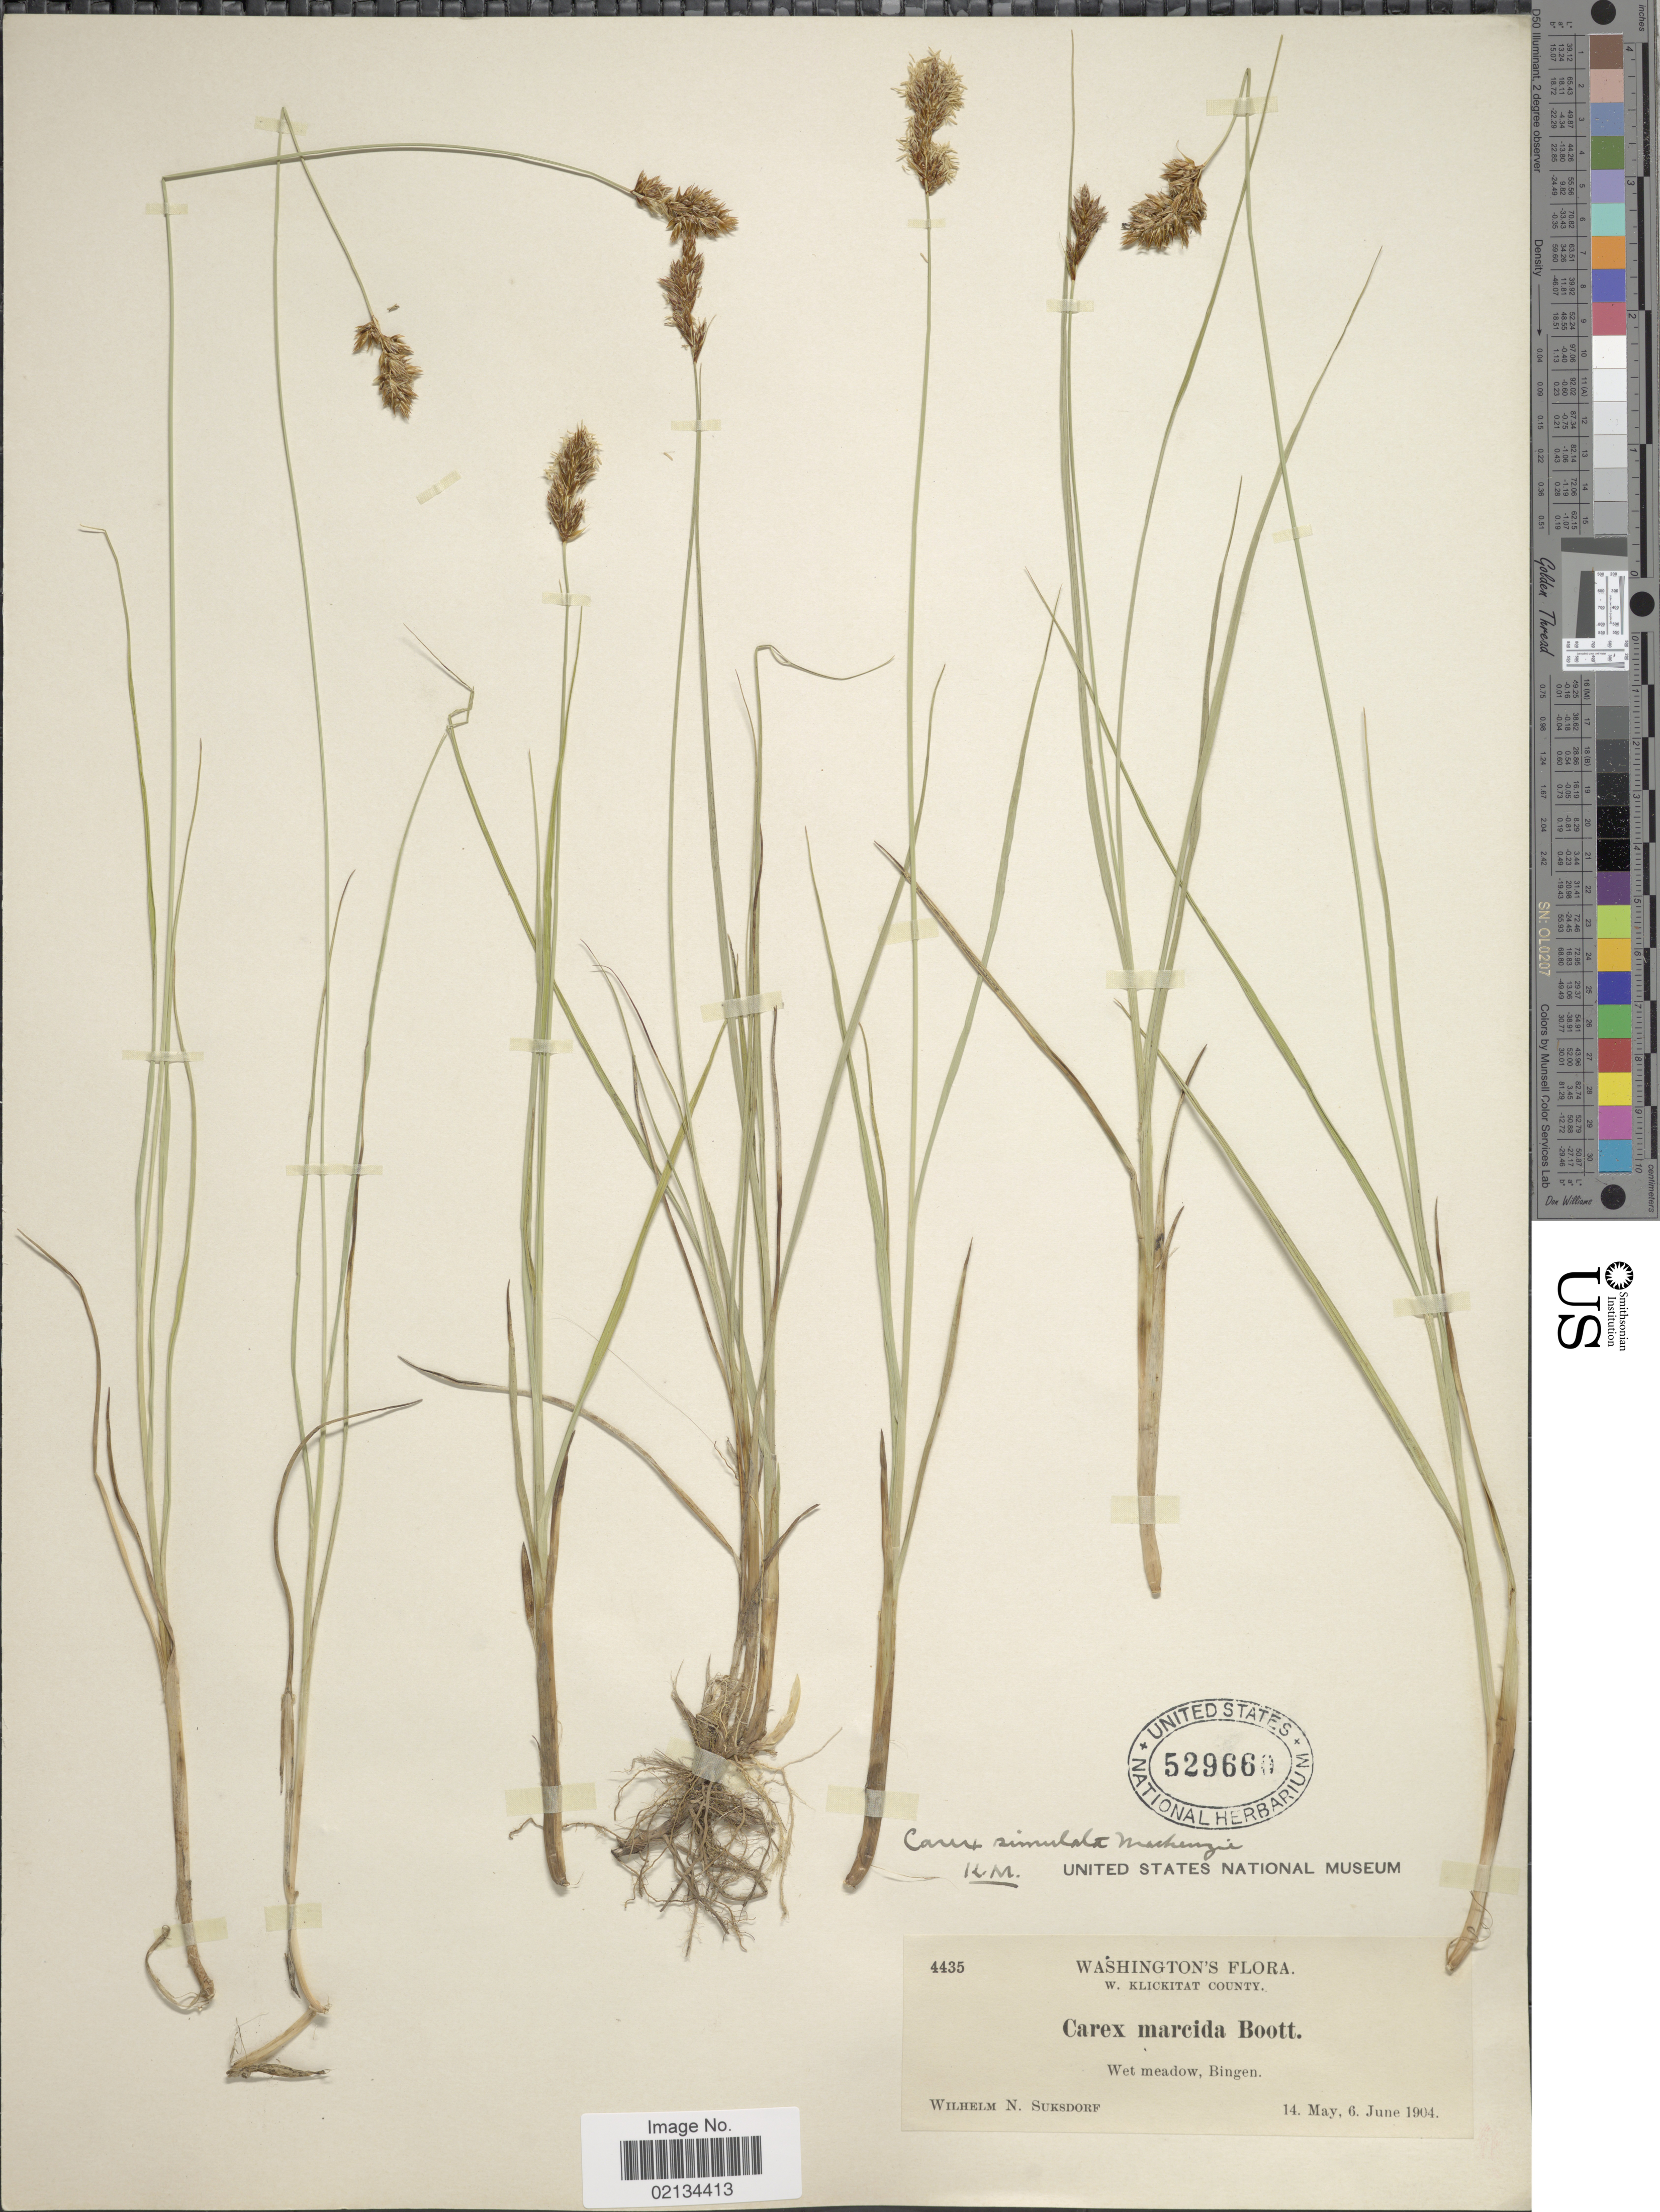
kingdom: Plantae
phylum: Tracheophyta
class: Liliopsida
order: Poales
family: Cyperaceae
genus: Carex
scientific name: Carex simulata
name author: Mack.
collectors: W. N. Suksdorf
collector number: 4435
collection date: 1904-05-14/1904-06-06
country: United States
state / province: Washington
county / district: Klickitat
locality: W. Klickitat County, wet meadow, Bingen.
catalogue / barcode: US 529660